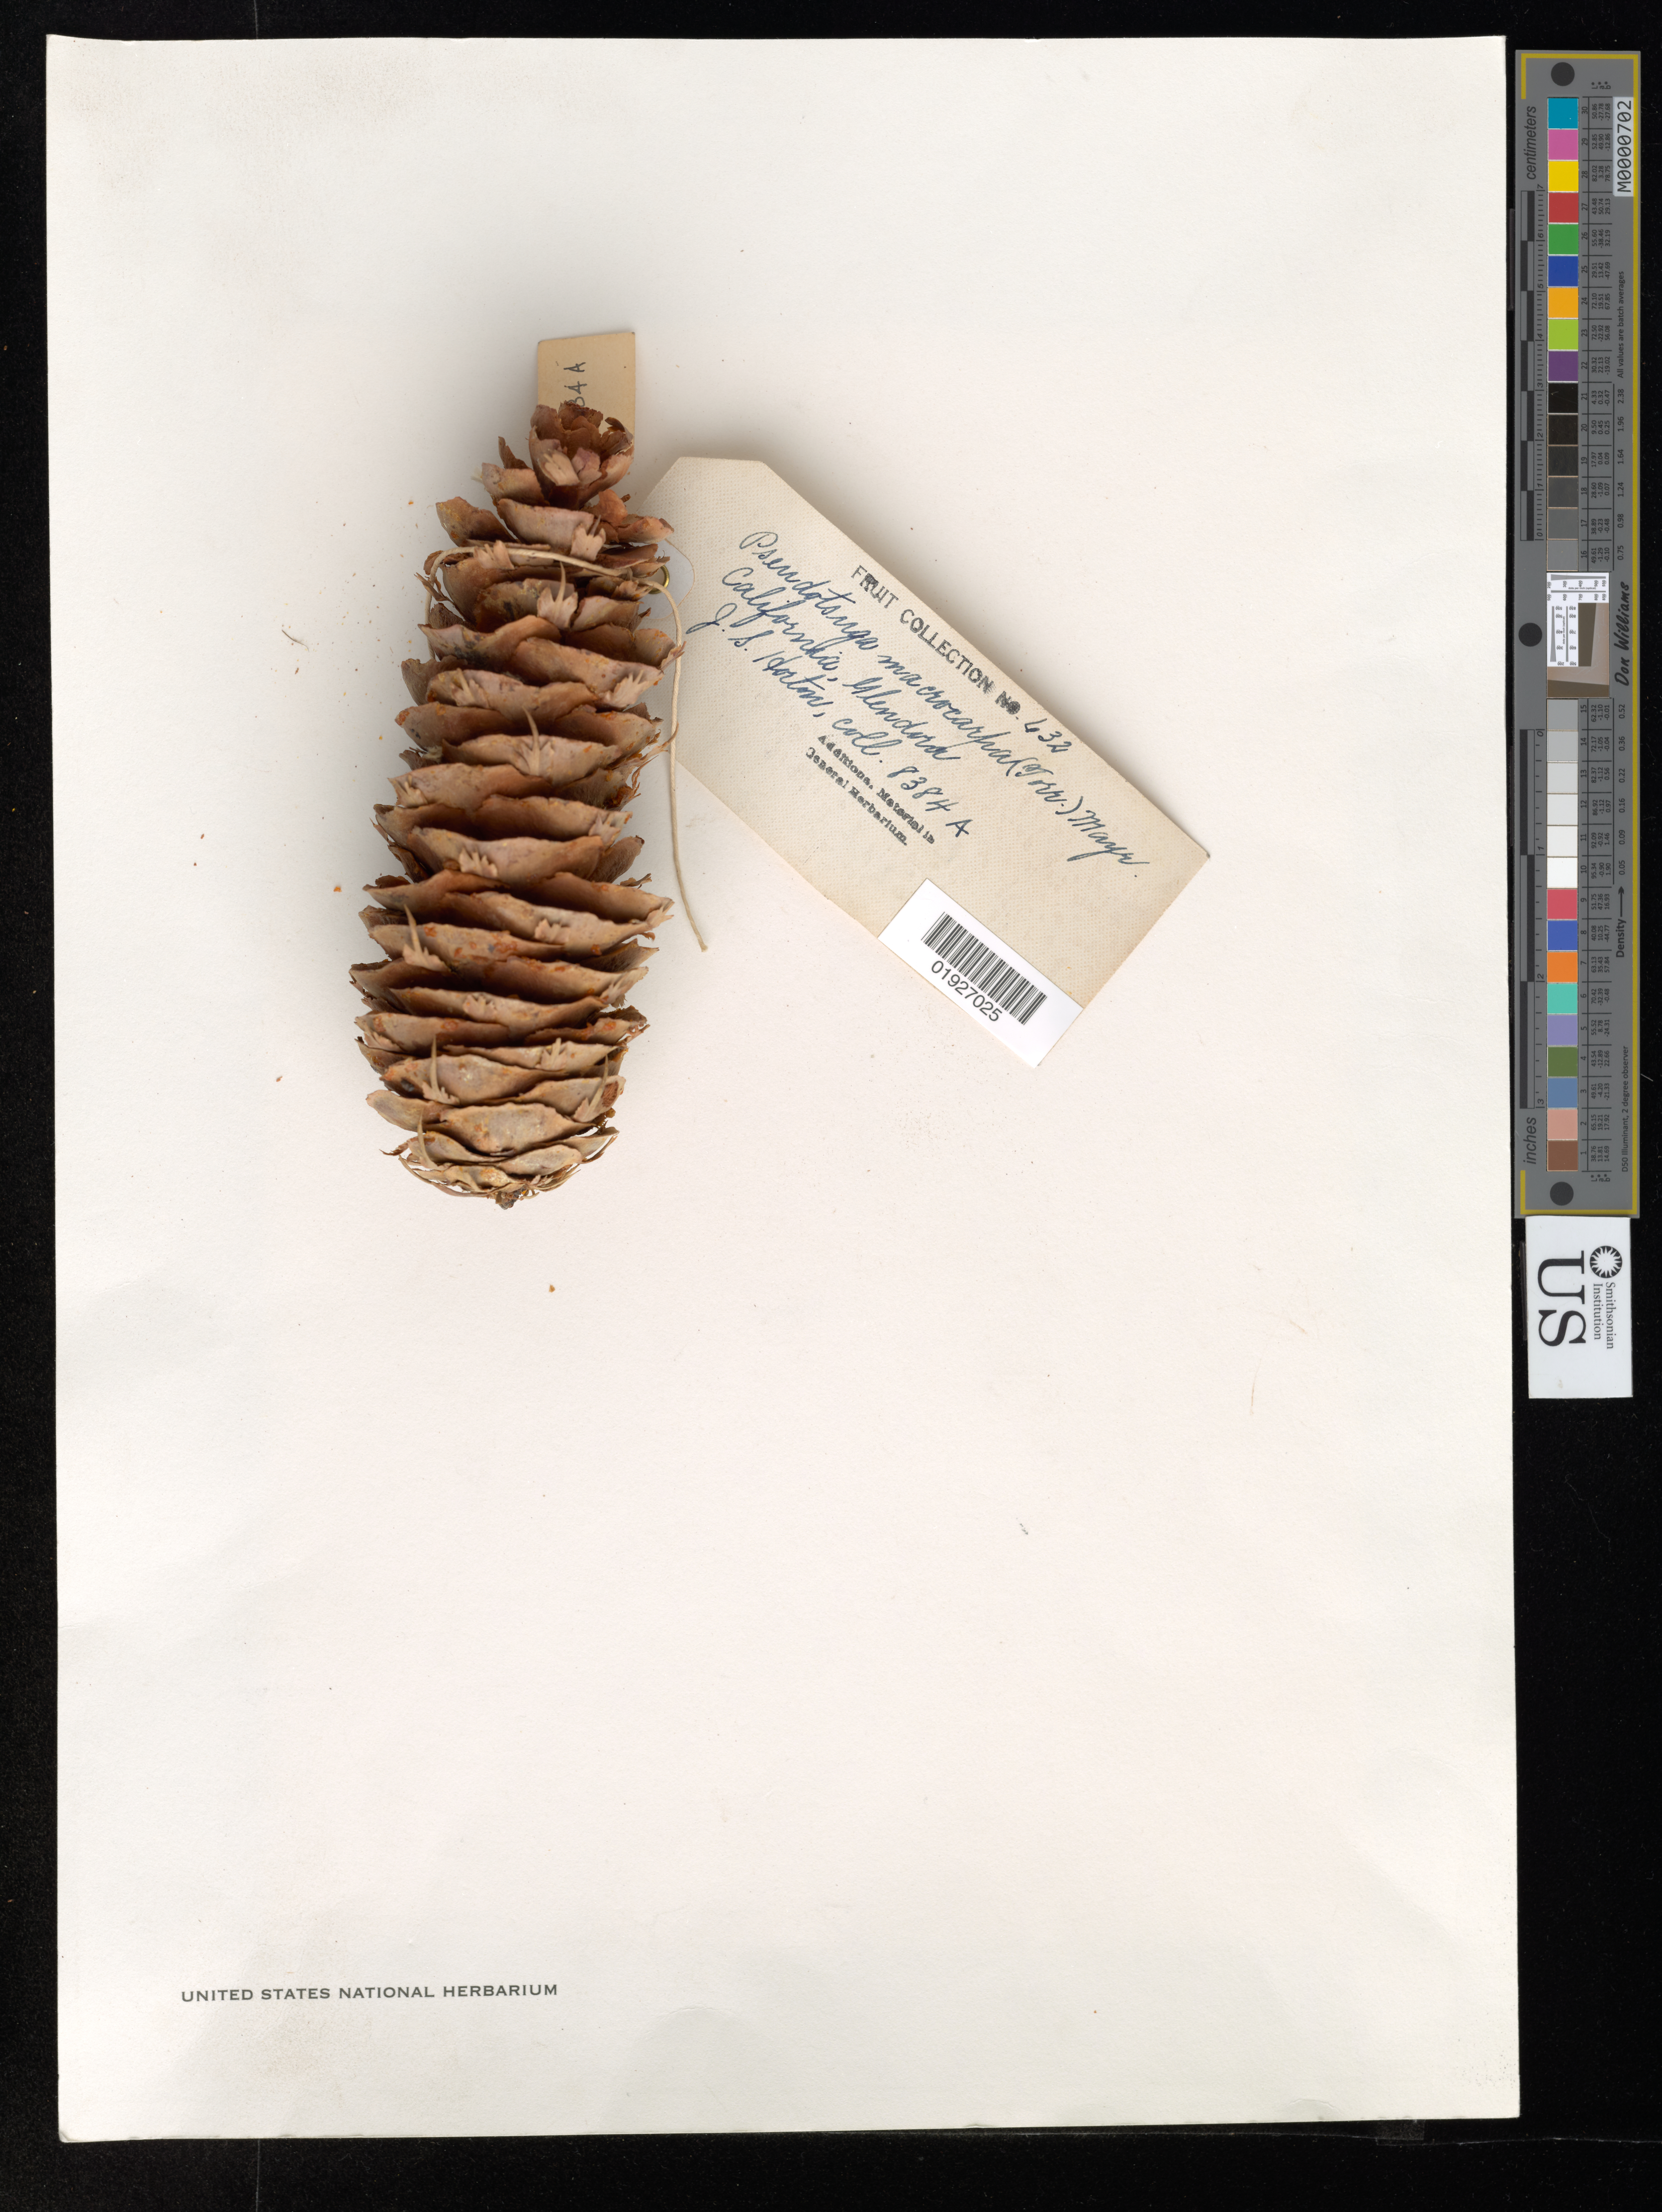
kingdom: Plantae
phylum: Tracheophyta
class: Pinopsida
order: Pinales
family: Pinaceae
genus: Pseudotsuga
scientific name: Pseudotsuga macrocarpa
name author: (Vasey) Mayr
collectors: J. Horton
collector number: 8384A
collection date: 1938-09-21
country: United States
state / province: California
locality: Ravie, north slope. Glendora, Calif.